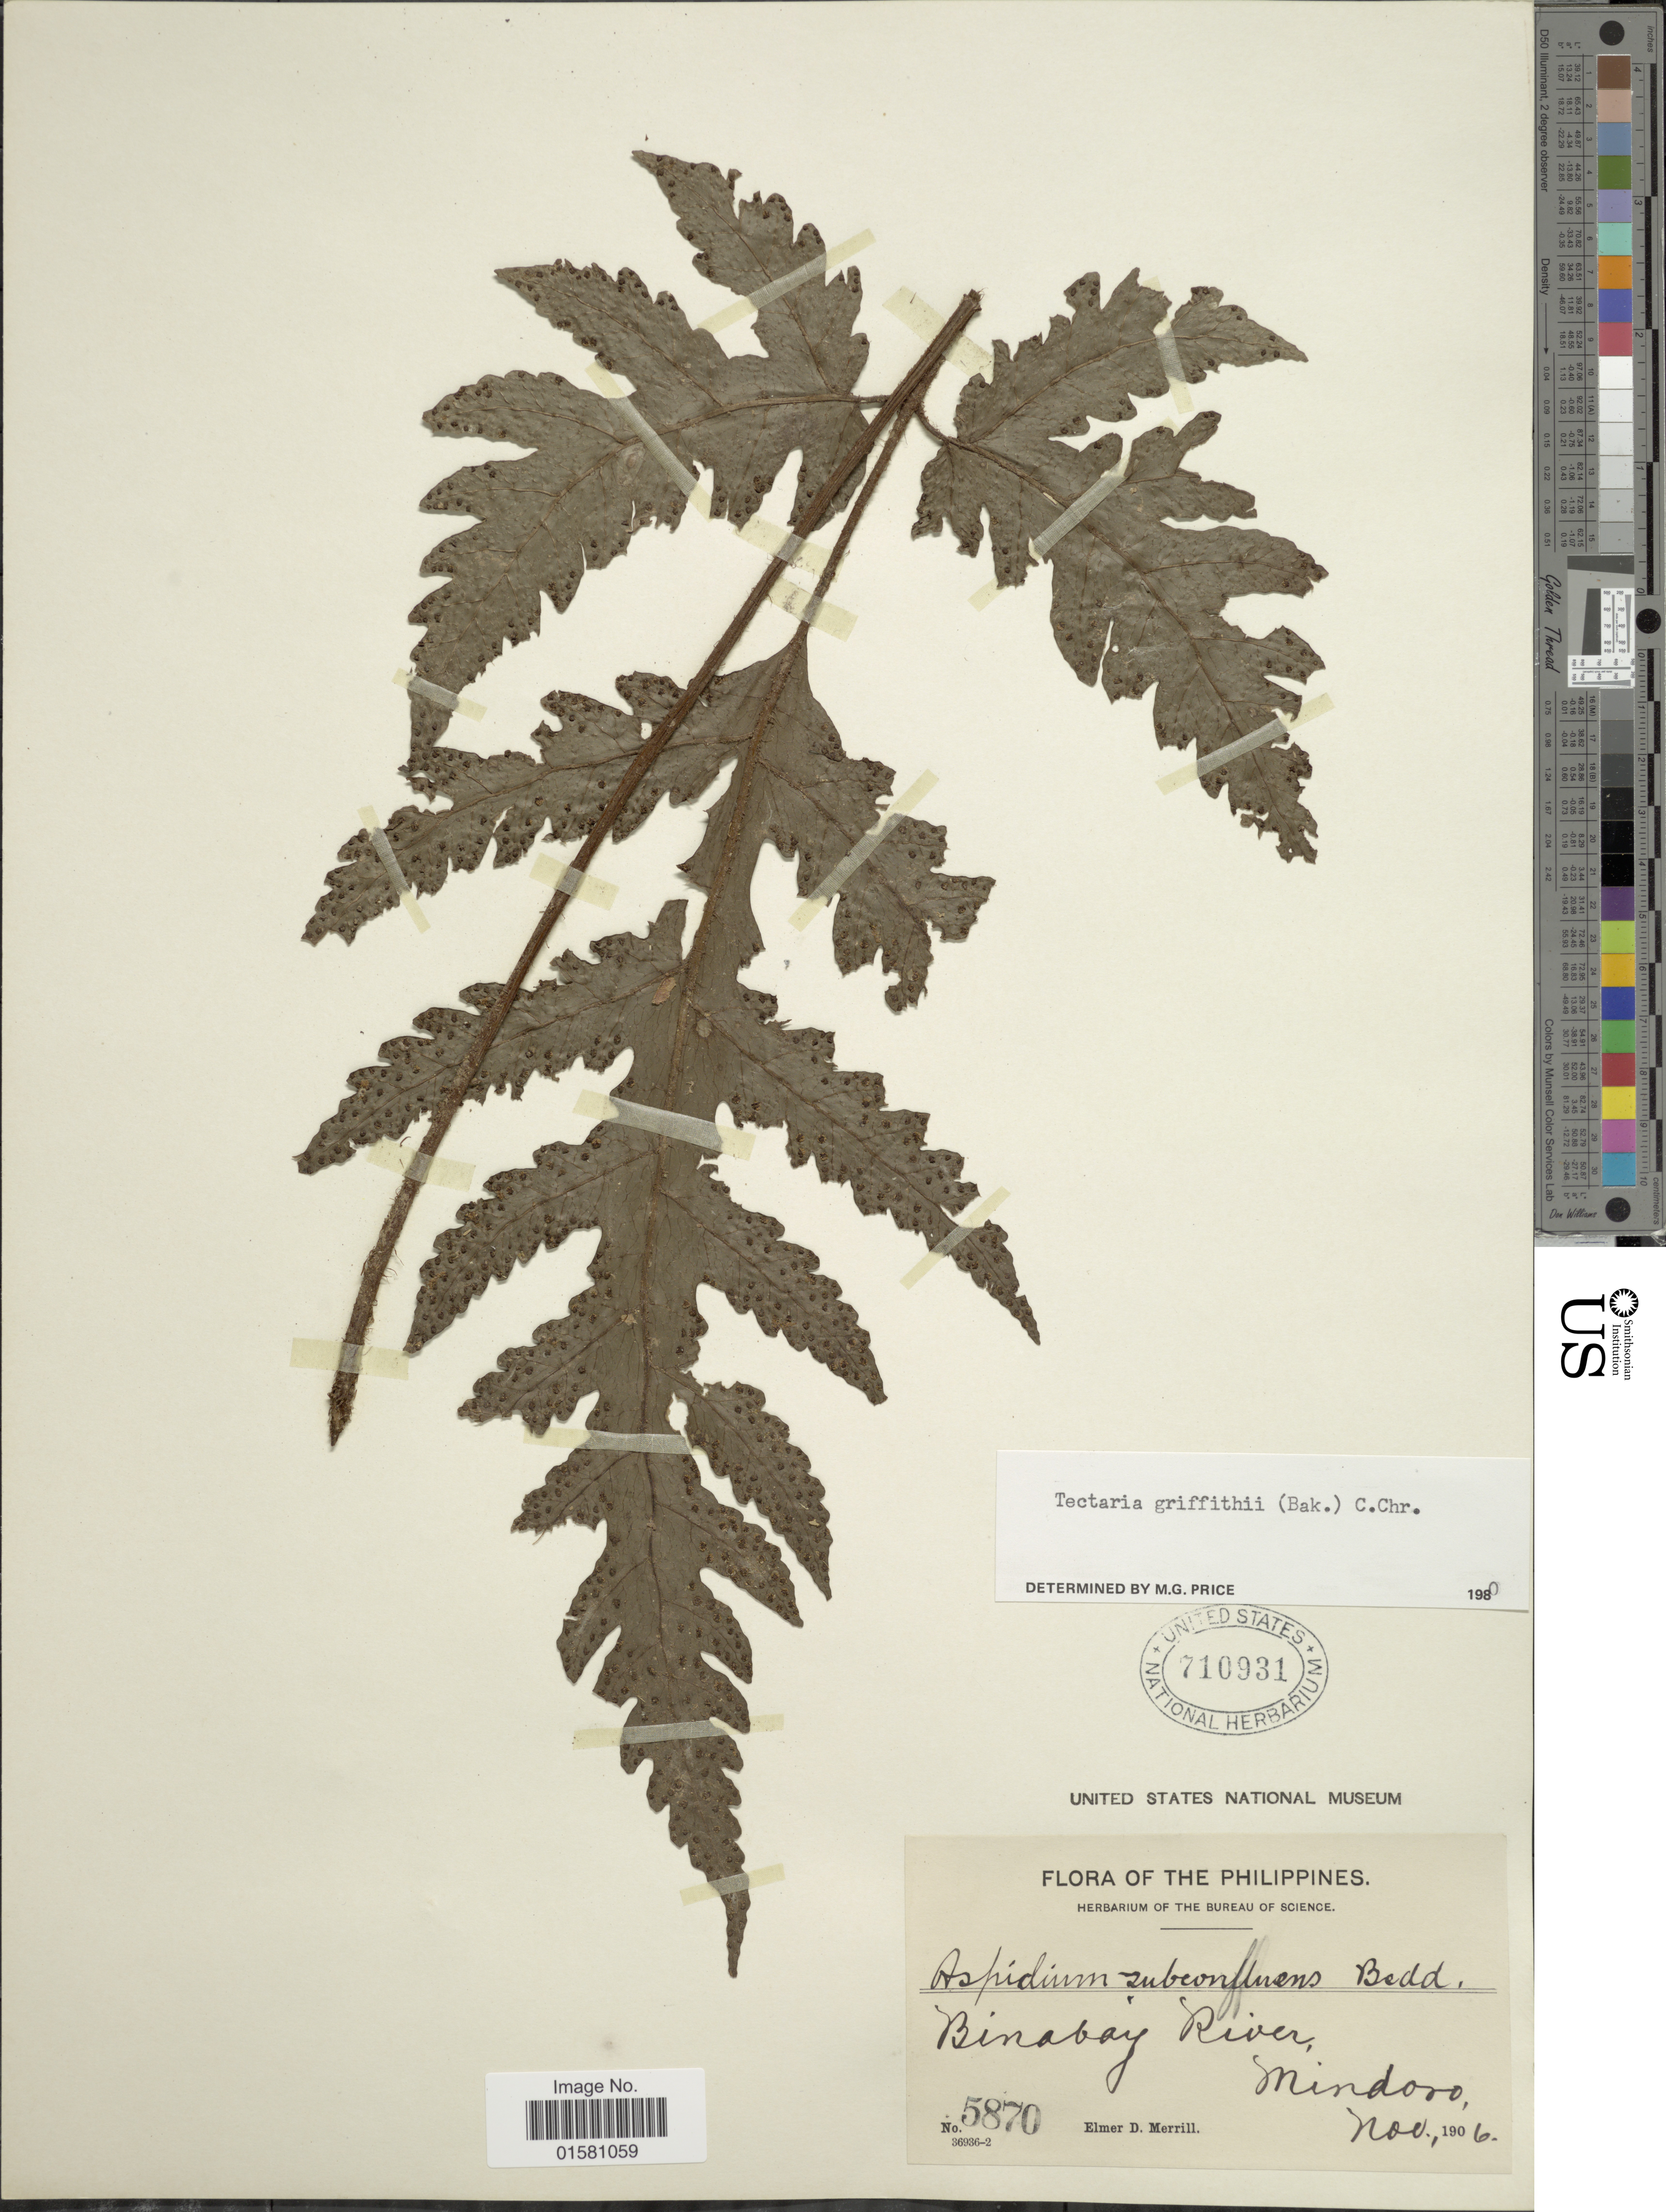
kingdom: Plantae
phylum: Tracheophyta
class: Polypodiopsida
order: Polypodiales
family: Tectariaceae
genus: Tectaria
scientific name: Tectaria griffithii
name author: (Baker) C. Chr.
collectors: E. D. Merrill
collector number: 5870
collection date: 1906-11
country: Philippines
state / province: Mimaropa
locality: BInabay River, Mindoro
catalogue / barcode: US 710931